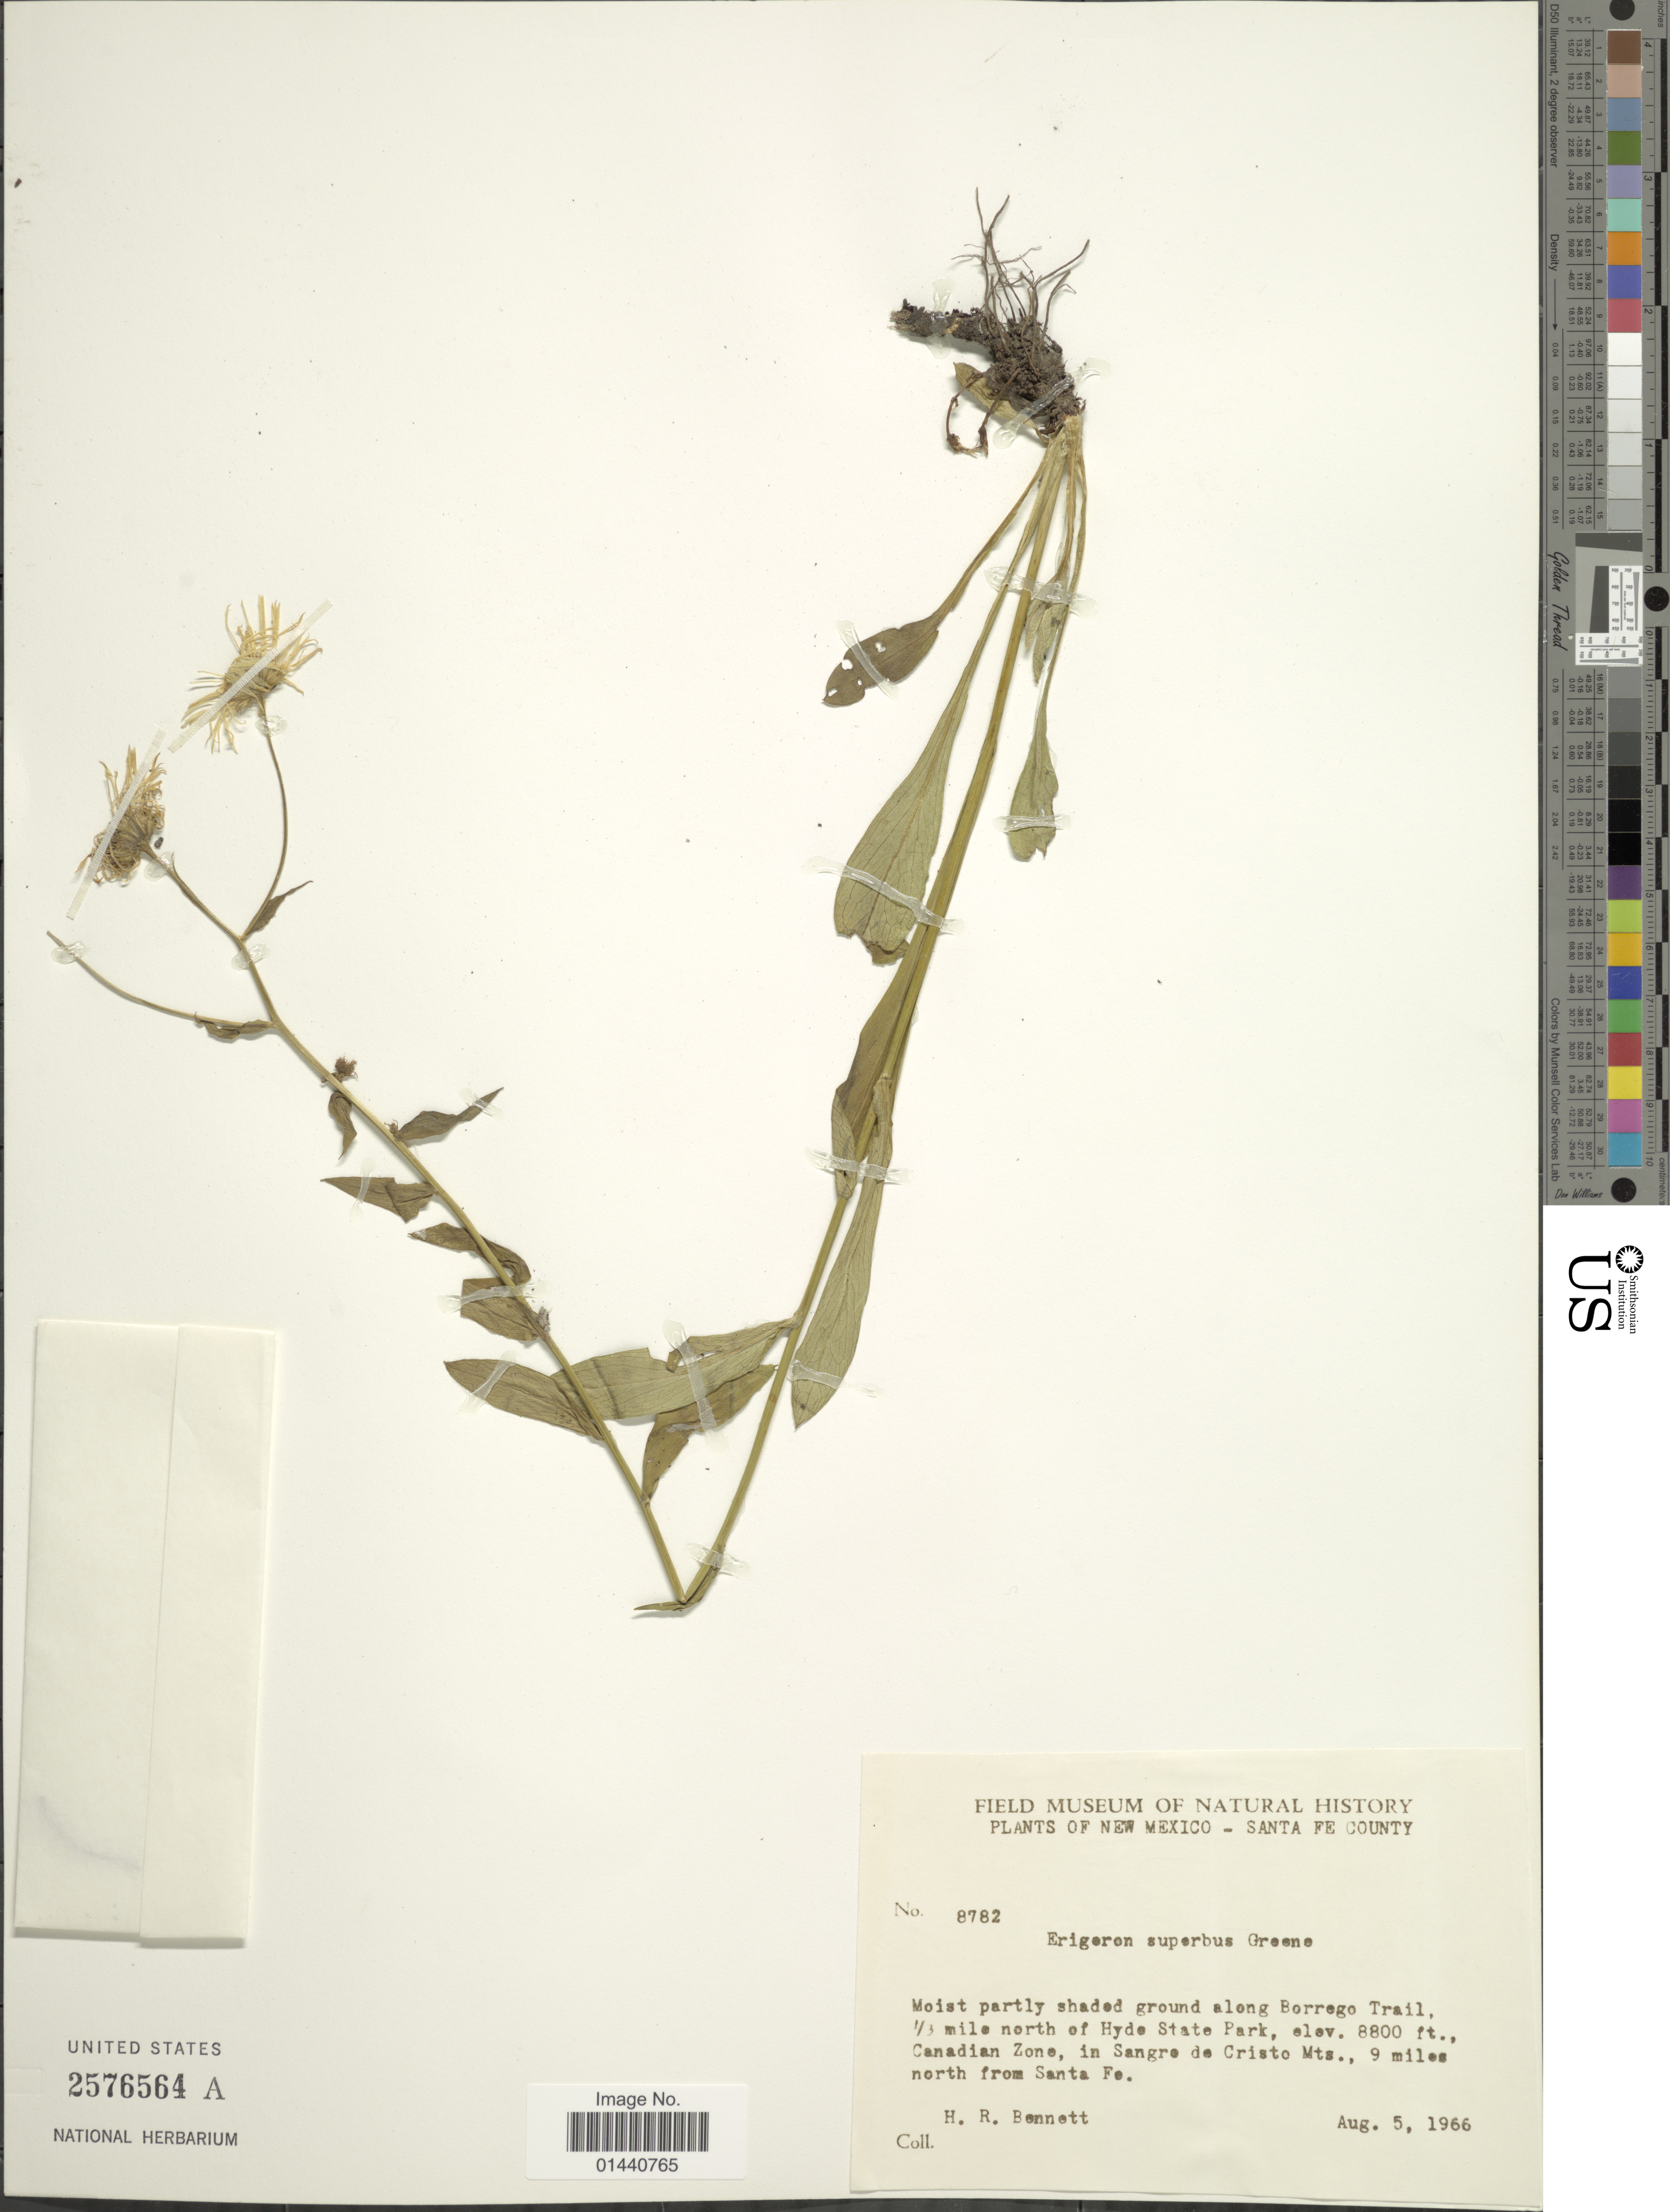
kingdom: Plantae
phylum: Tracheophyta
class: Magnoliopsida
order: Asterales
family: Asteraceae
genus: Erigeron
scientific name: Erigeron superbus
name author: Greene ex Rydb.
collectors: H. R. Bennett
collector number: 8782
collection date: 1966-08-05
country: United States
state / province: New Mexico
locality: Santa Fe County. Along Borrego Trail, 1/3 mile north of Hyde State Park. Canadian Zone, in Sangre de Cristo Mts., 9 miles north from Santa Fe.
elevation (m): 2682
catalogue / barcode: US 2576564A